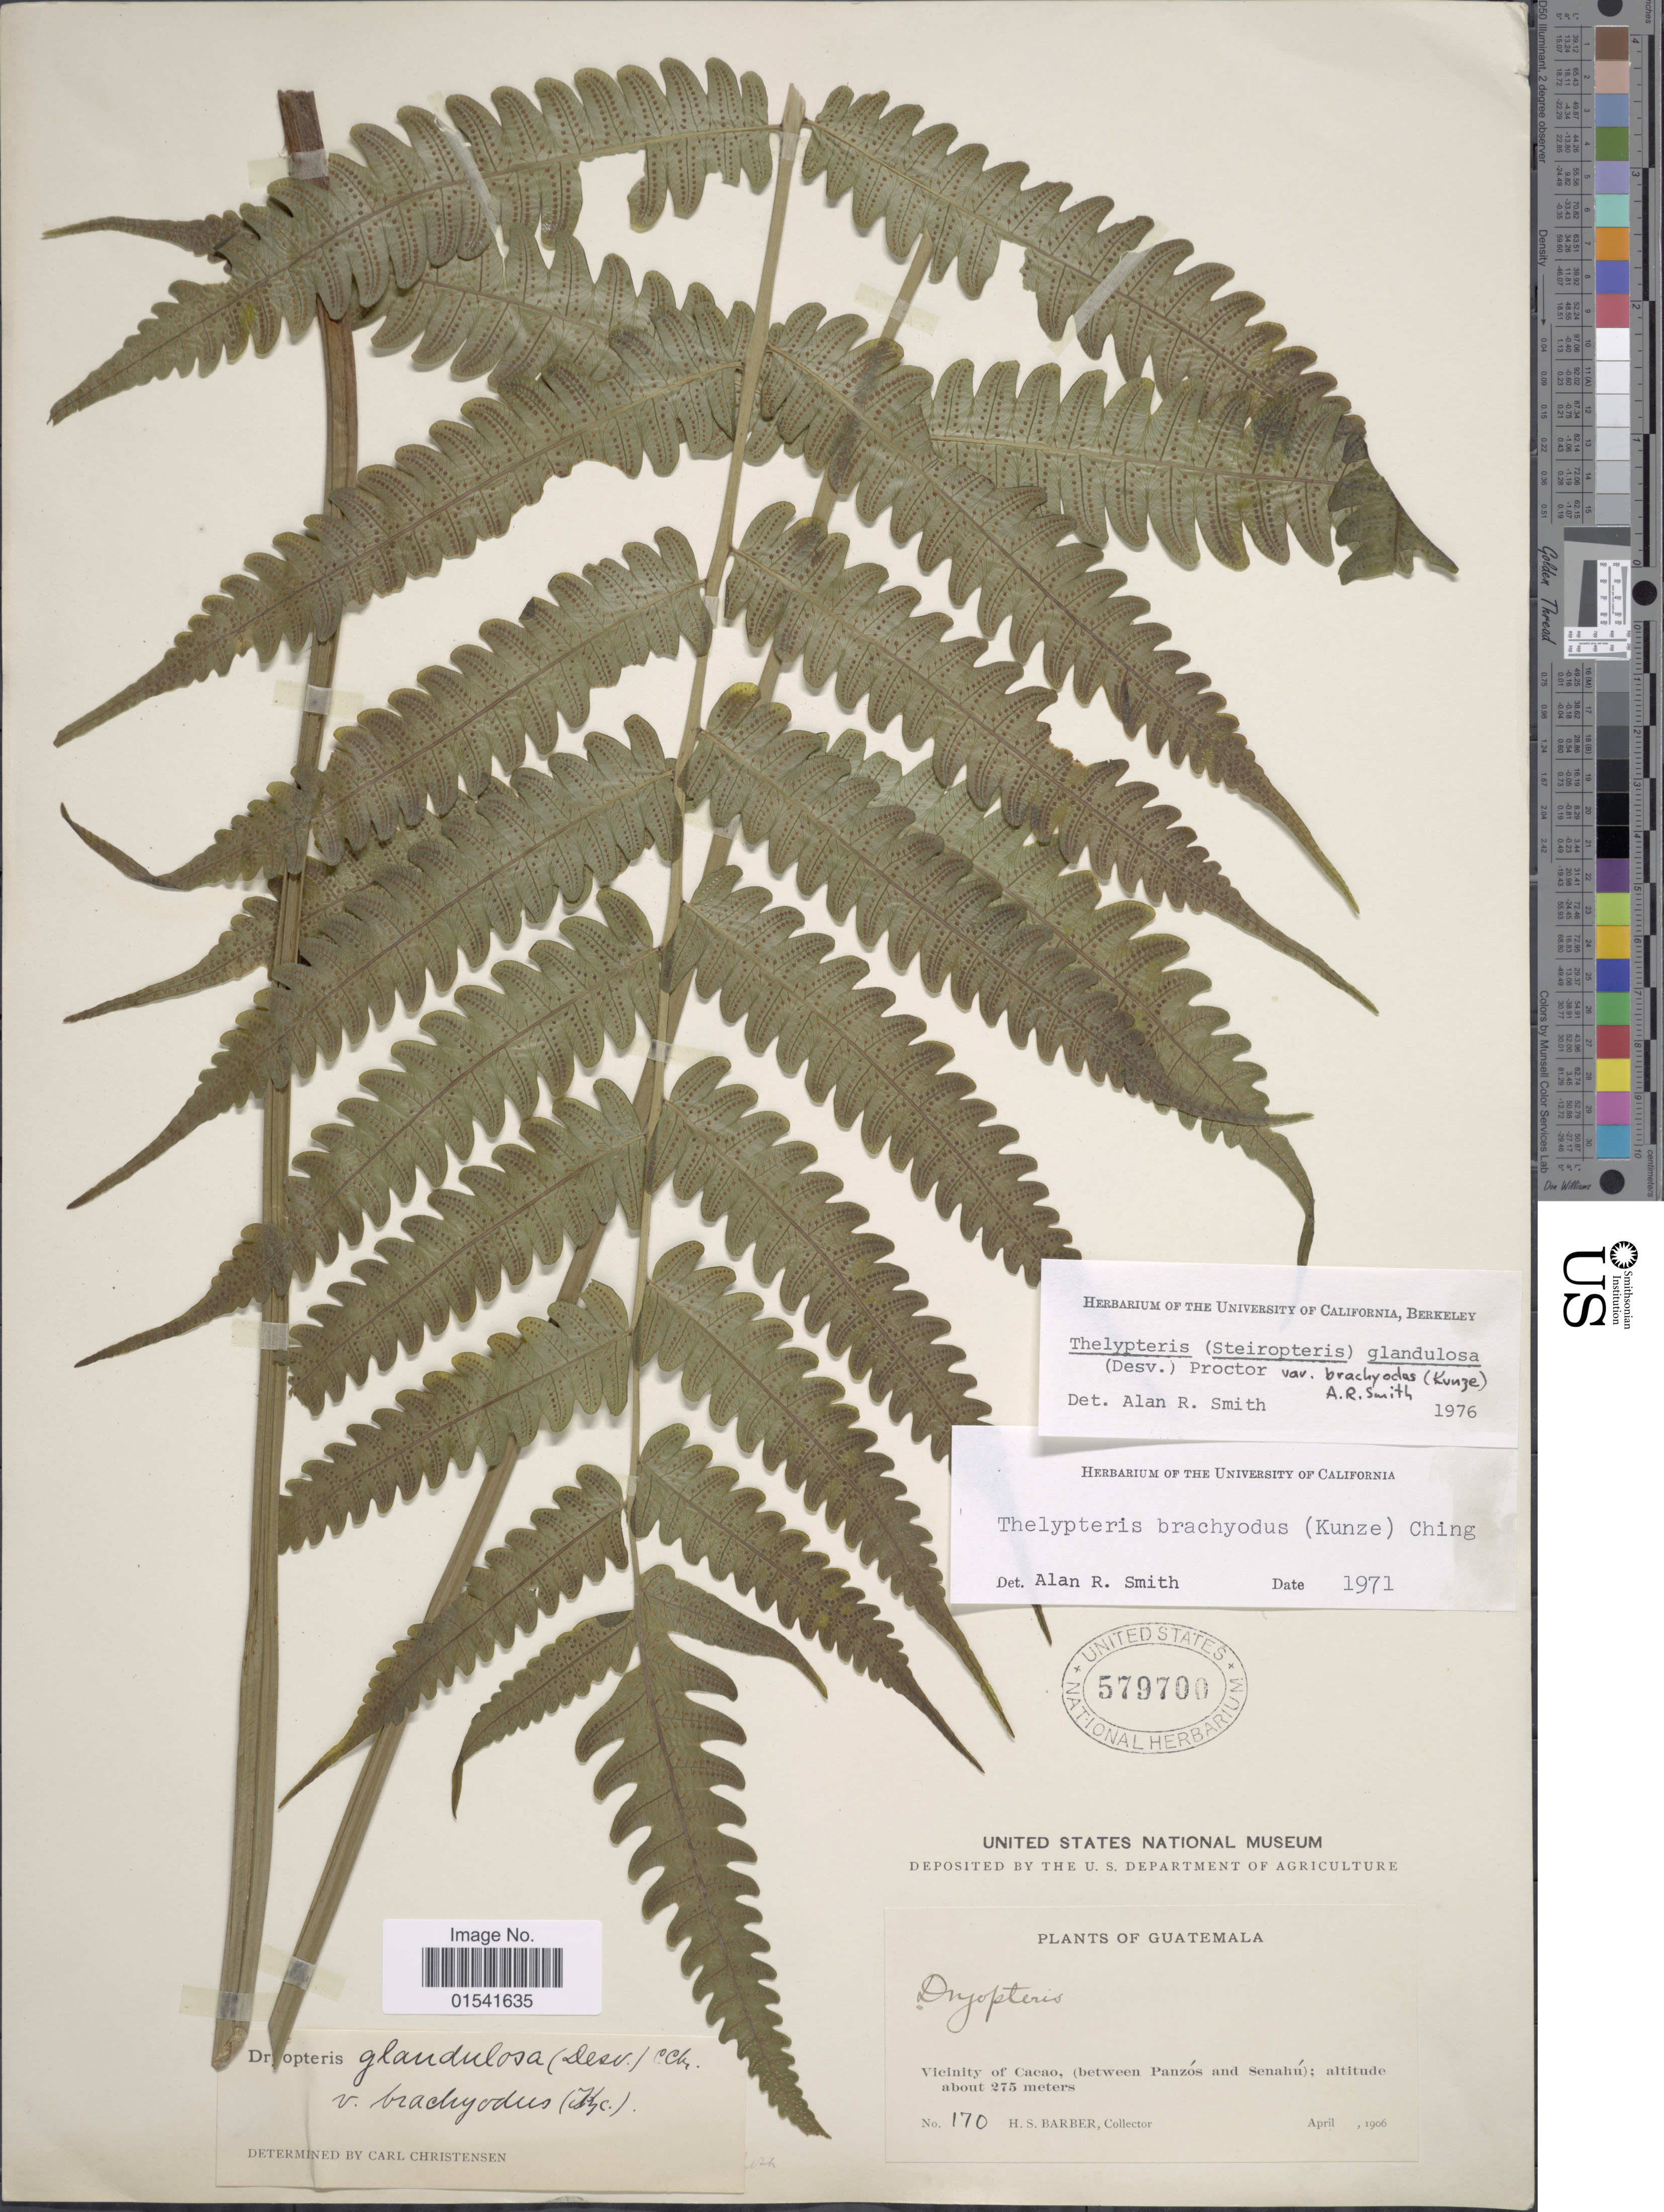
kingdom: Plantae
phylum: Tracheophyta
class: Polypodiopsida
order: Polypodiales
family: Thelypteridaceae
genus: Steiropteris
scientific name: Steiropteris glandulosa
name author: (Hook. f.) Pic. Serm.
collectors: H. Barber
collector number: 170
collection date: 1906-04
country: Guatemala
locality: Vicinity of Cacao, (between Panzós and Senahú)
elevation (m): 275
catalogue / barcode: US 579700